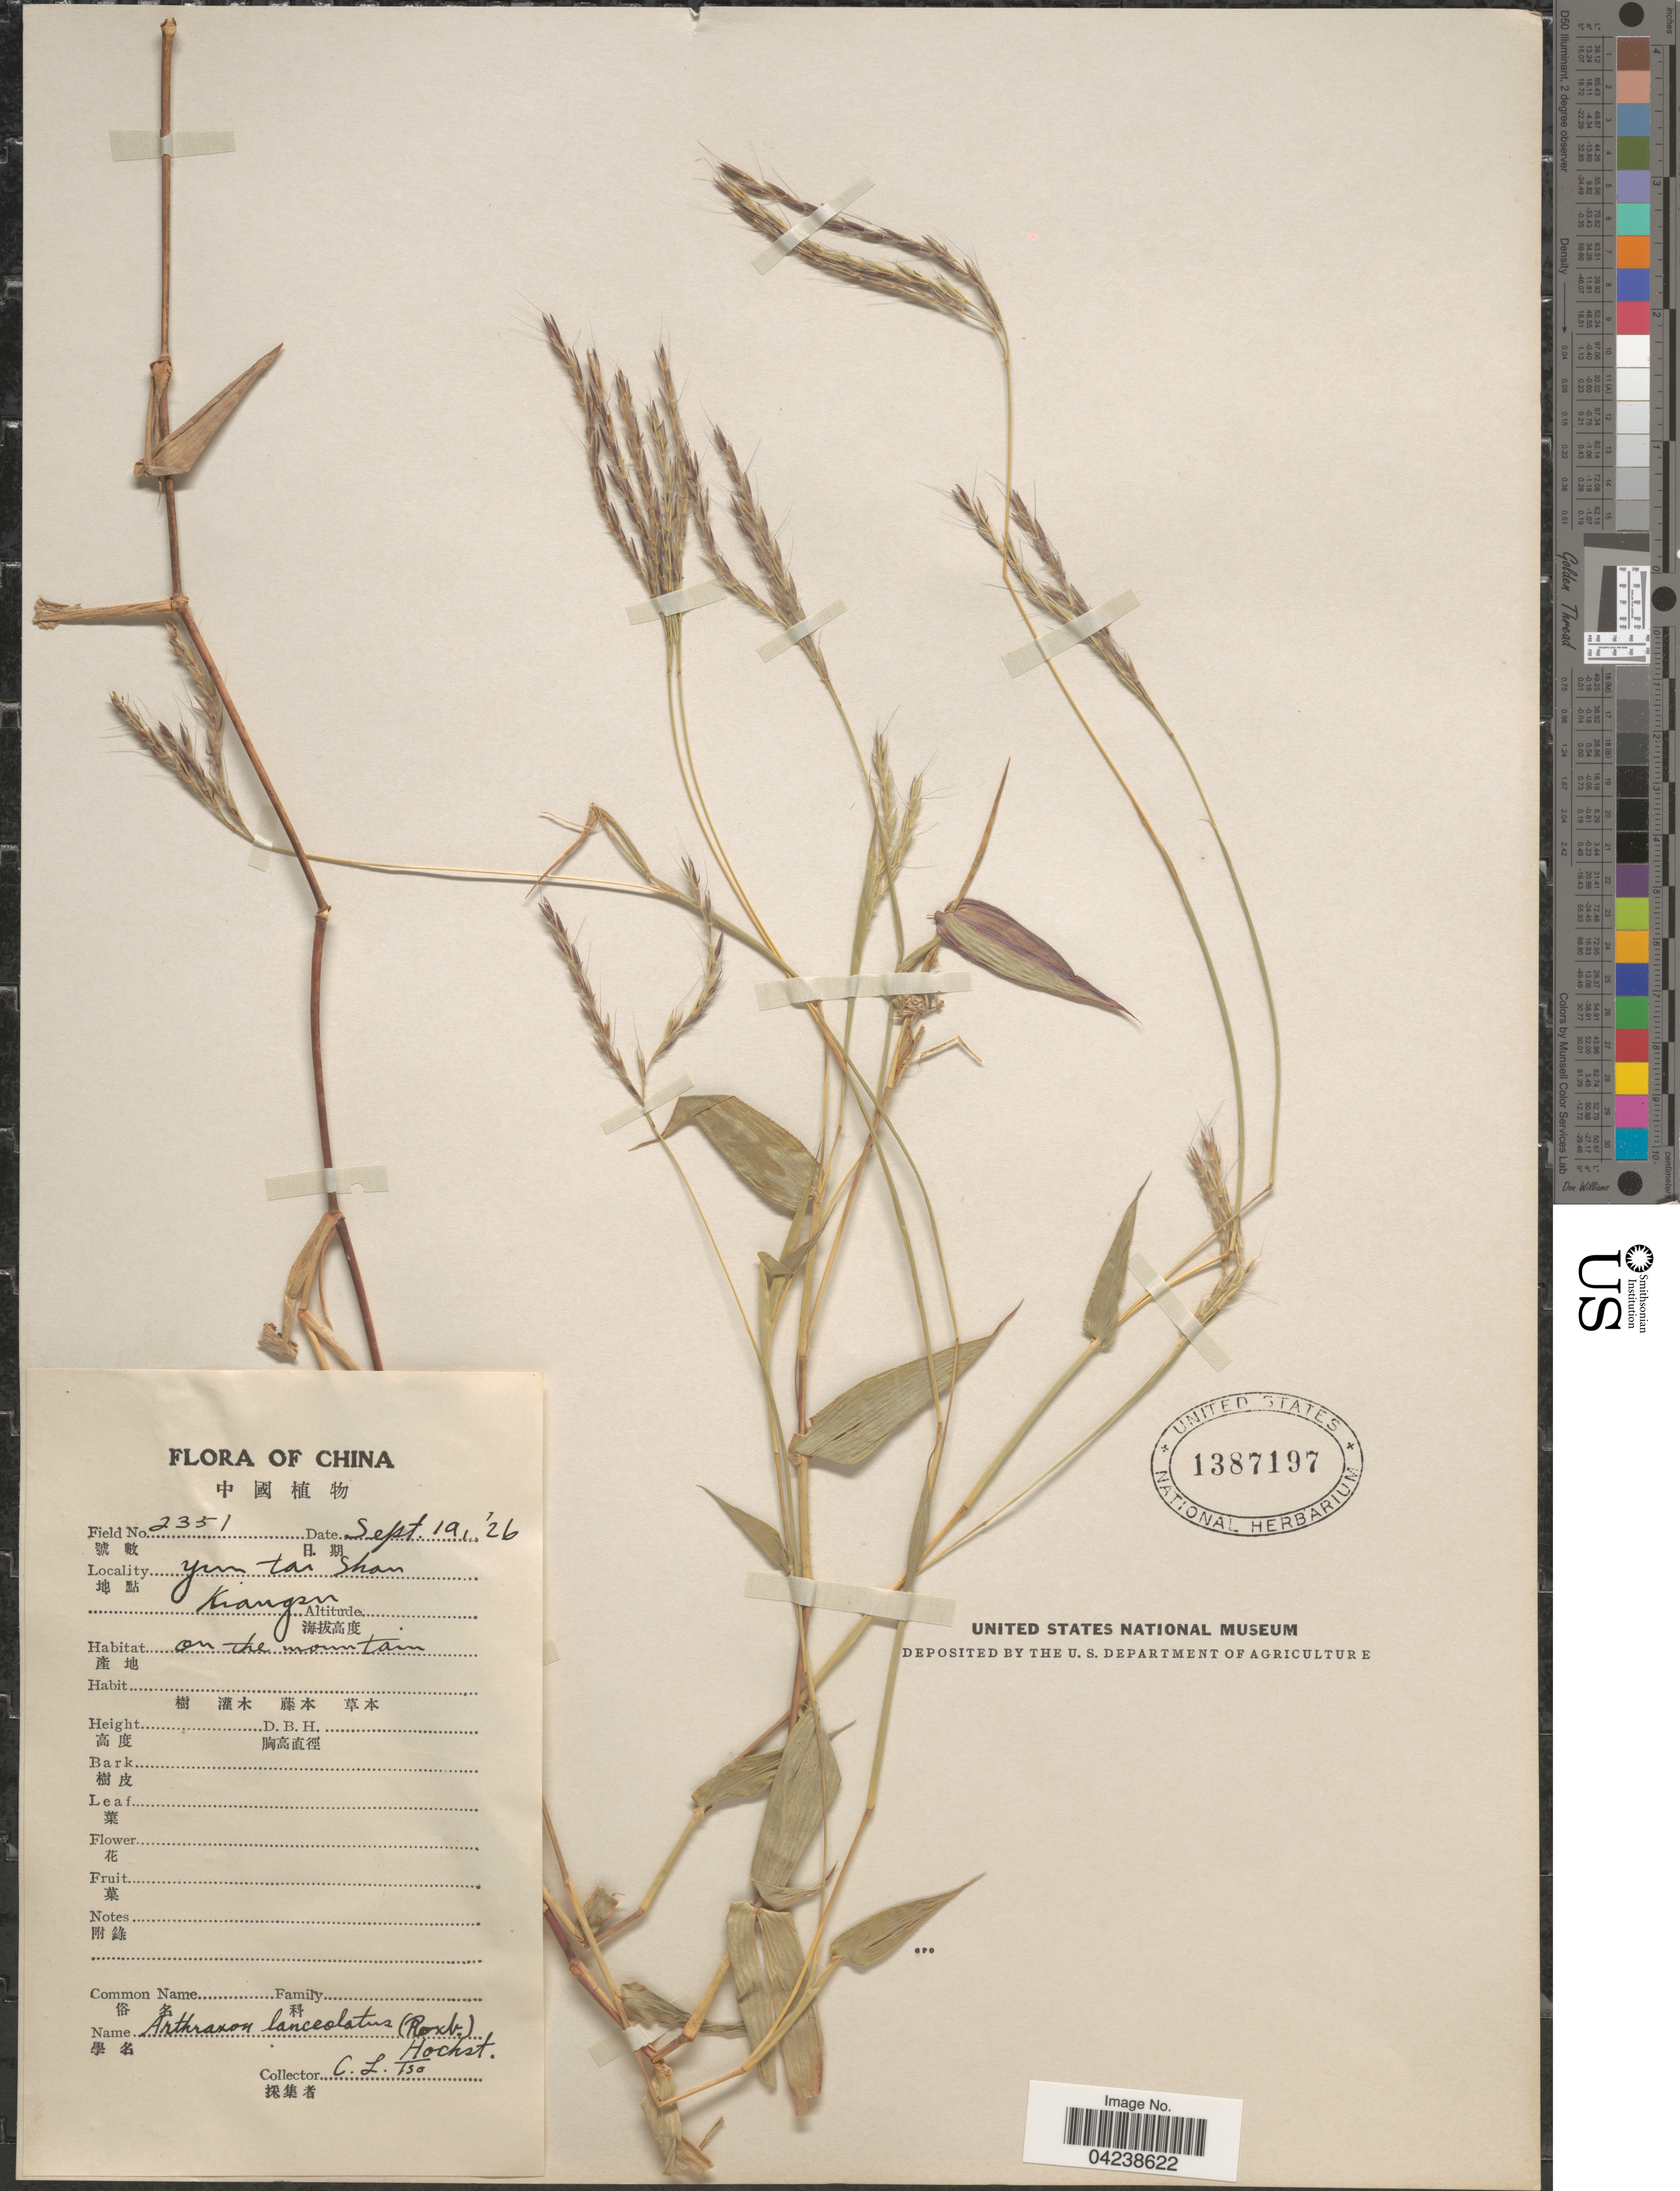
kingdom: Plantae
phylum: Tracheophyta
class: Liliopsida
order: Poales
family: Poaceae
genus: Arthraxon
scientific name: Arthraxon lanceolatus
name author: (Roxb.) Hochst.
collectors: C. L.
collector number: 2351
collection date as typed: Transcribed d/m/y: 19/9/26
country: China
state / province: Jiangsu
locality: Yun tai Shan. Kiangsu.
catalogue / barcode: US 1387197